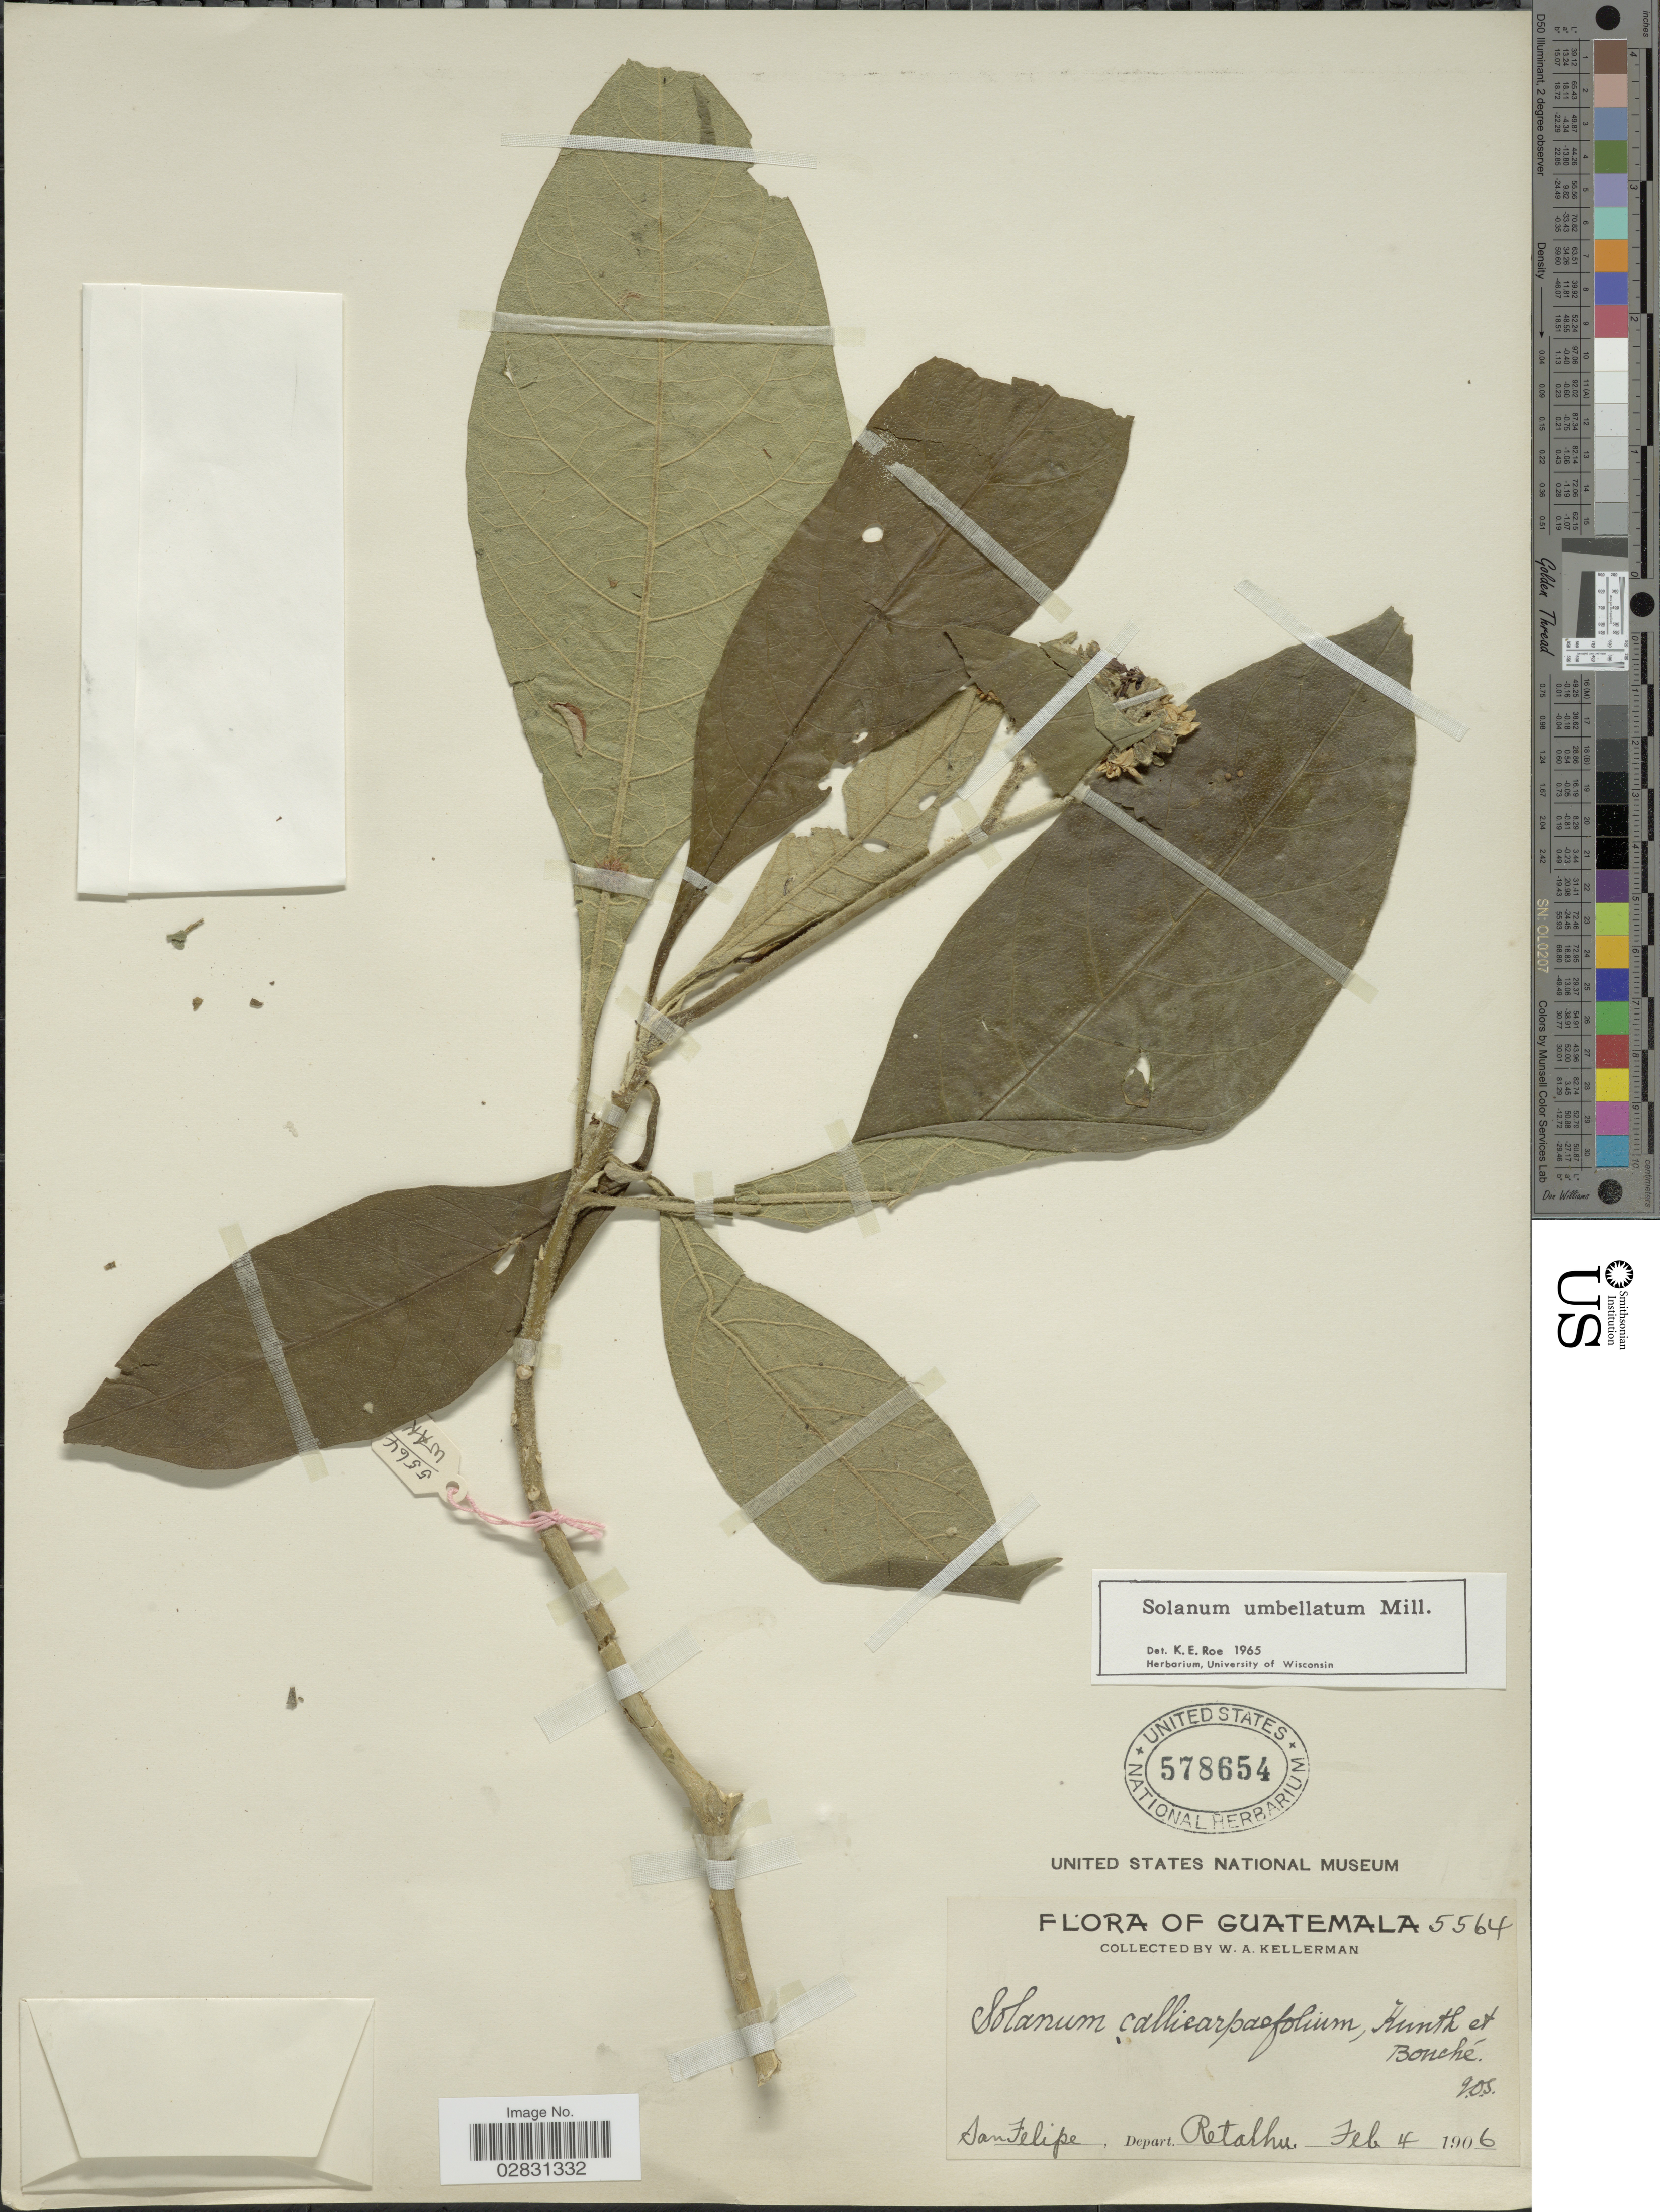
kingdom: Plantae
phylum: Tracheophyta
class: Magnoliopsida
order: Solanales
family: Solanaceae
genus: Solanum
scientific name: Solanum umbellatum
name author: Mill.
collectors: W. Kellerman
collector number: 5564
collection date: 1906-02-04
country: Guatemala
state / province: Retalhuleu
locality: San Felipe, Depart. Retalhu.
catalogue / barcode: US 578654